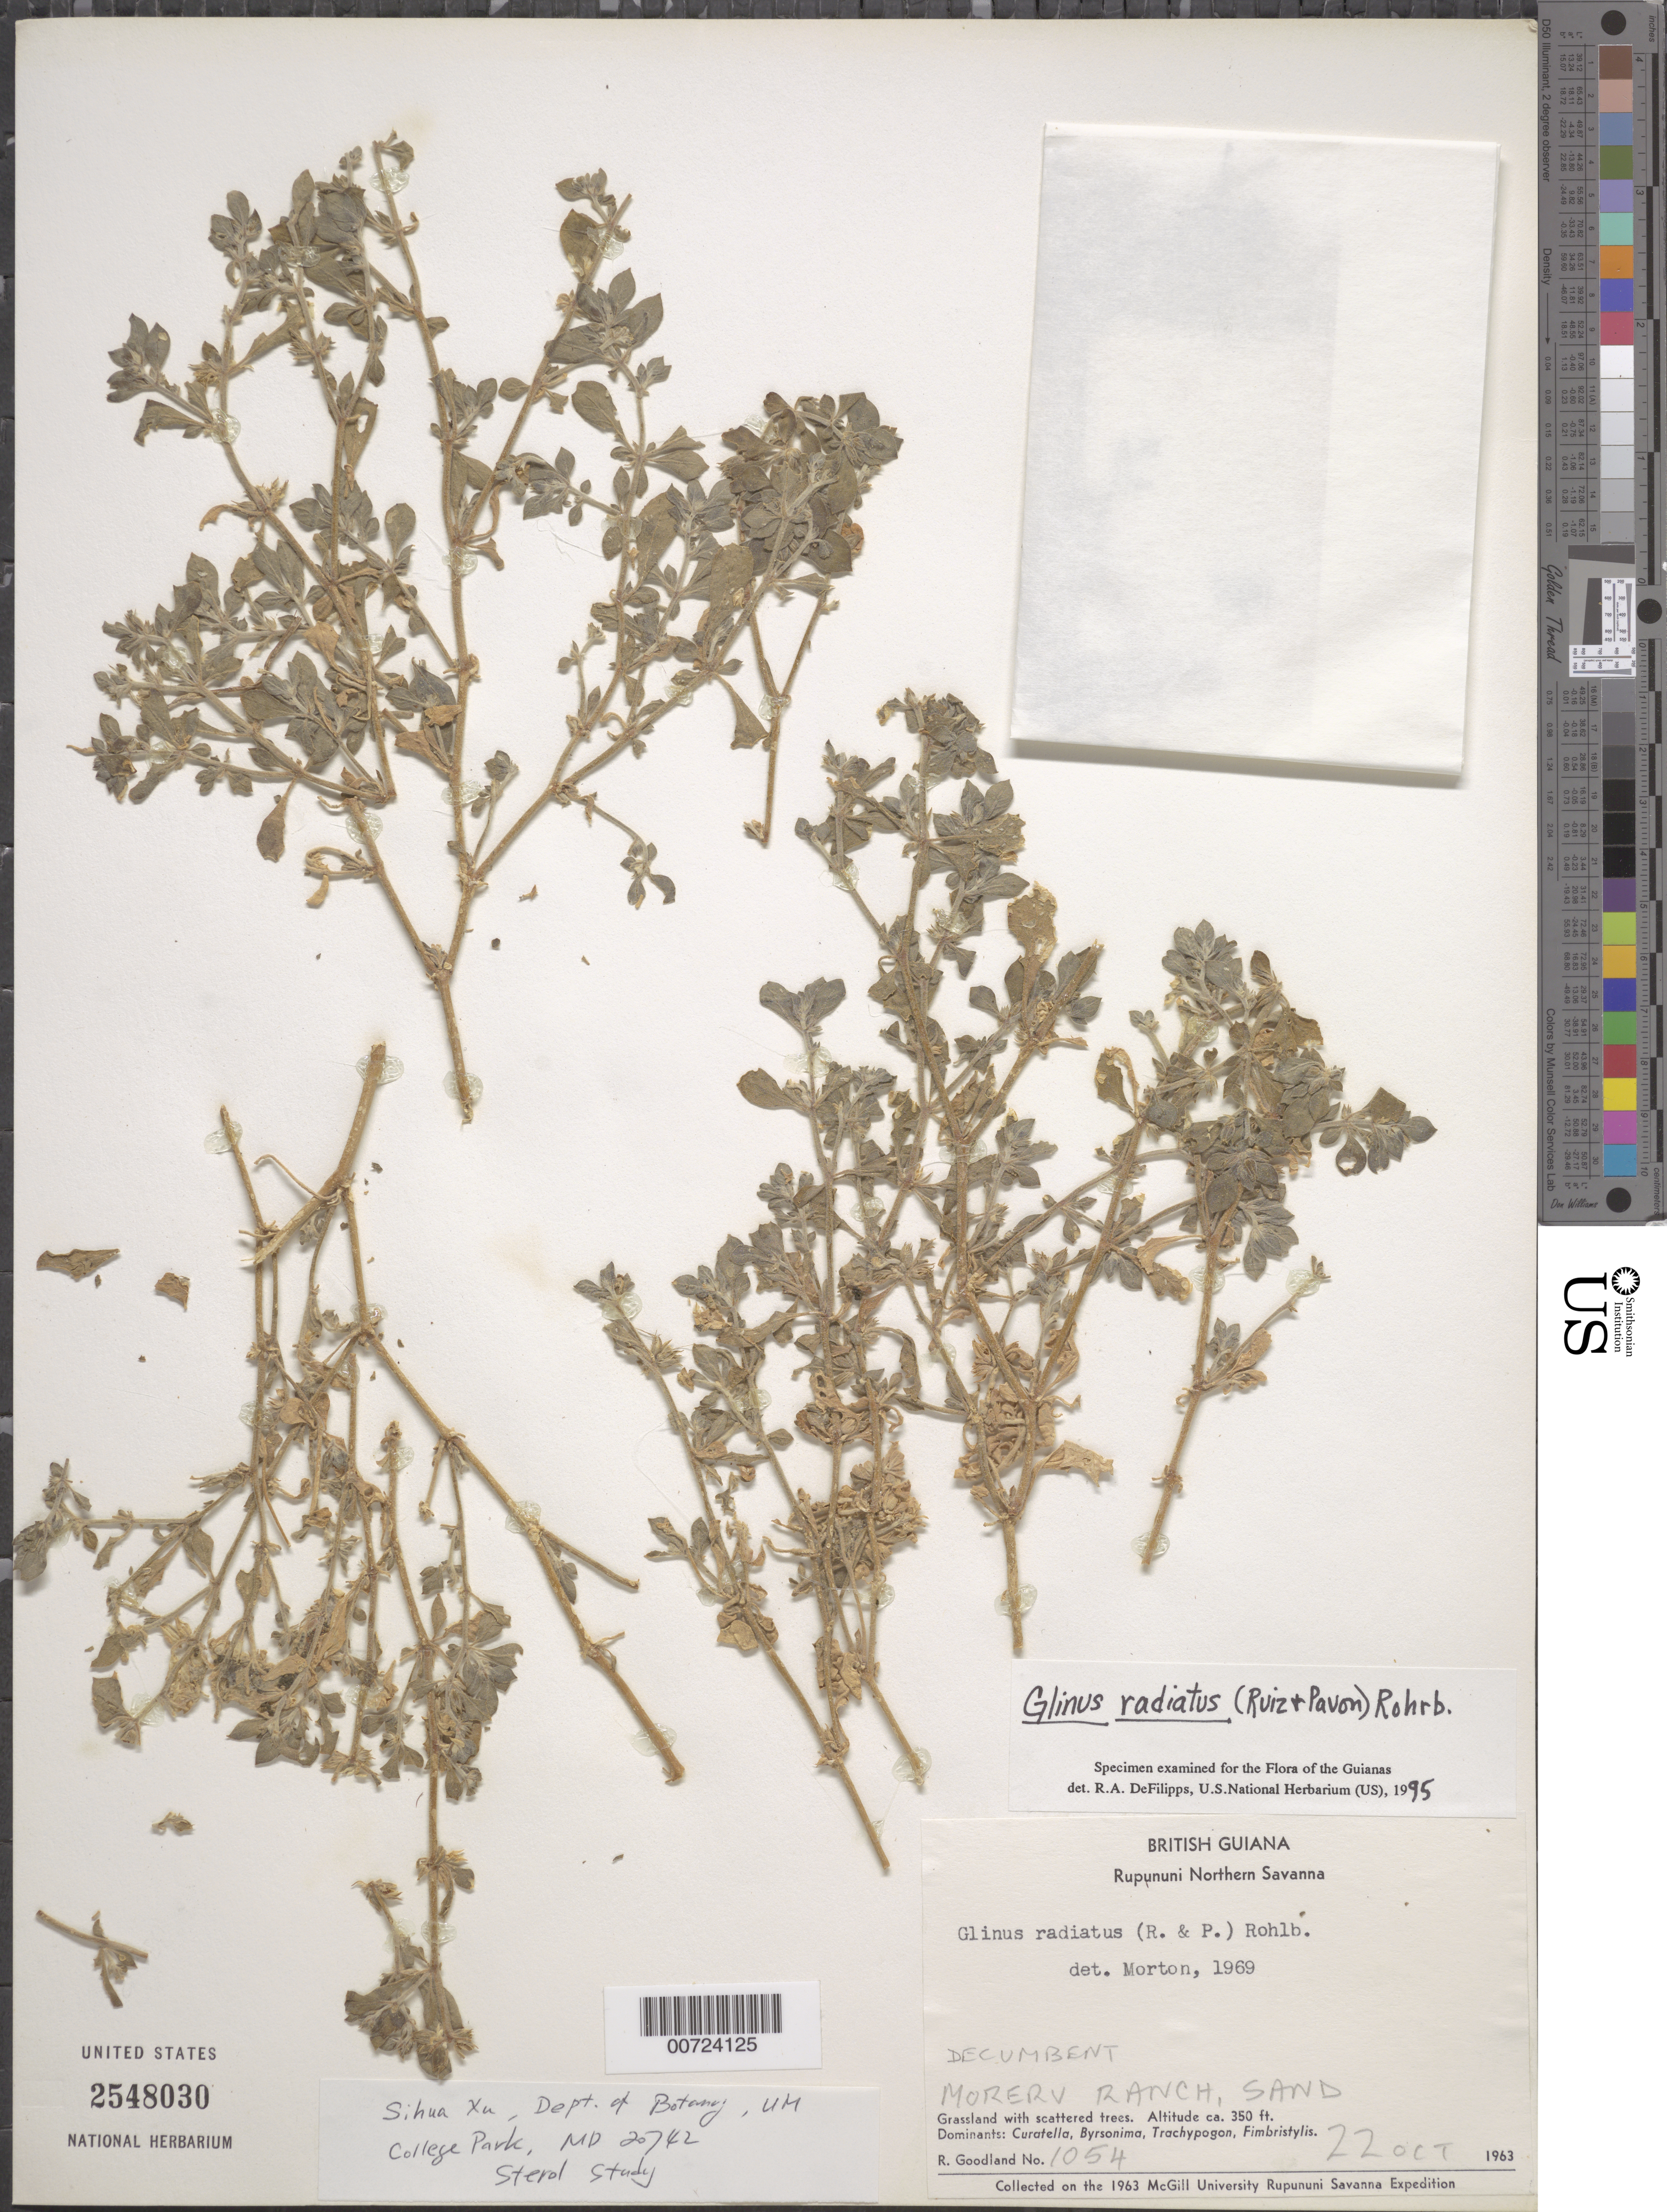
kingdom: Plantae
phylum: Tracheophyta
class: Magnoliopsida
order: Caryophyllales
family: Molluginaceae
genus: Glinus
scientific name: Glinus radiatus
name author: (Ruiz & Pav.) Rohrb.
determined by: DeFilipps, R. A.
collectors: R. Goodland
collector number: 1054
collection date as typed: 22-Oct-63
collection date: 1963-10-22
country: Guyana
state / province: U. Takutu-U. Essequibo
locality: Rupununi Northern Savanna, Moreru Ranch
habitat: Grassland with scattered trees. Dominants: Curatella, Byrsonima, Trachypogon, Fimbristylis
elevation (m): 107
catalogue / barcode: US 2548030